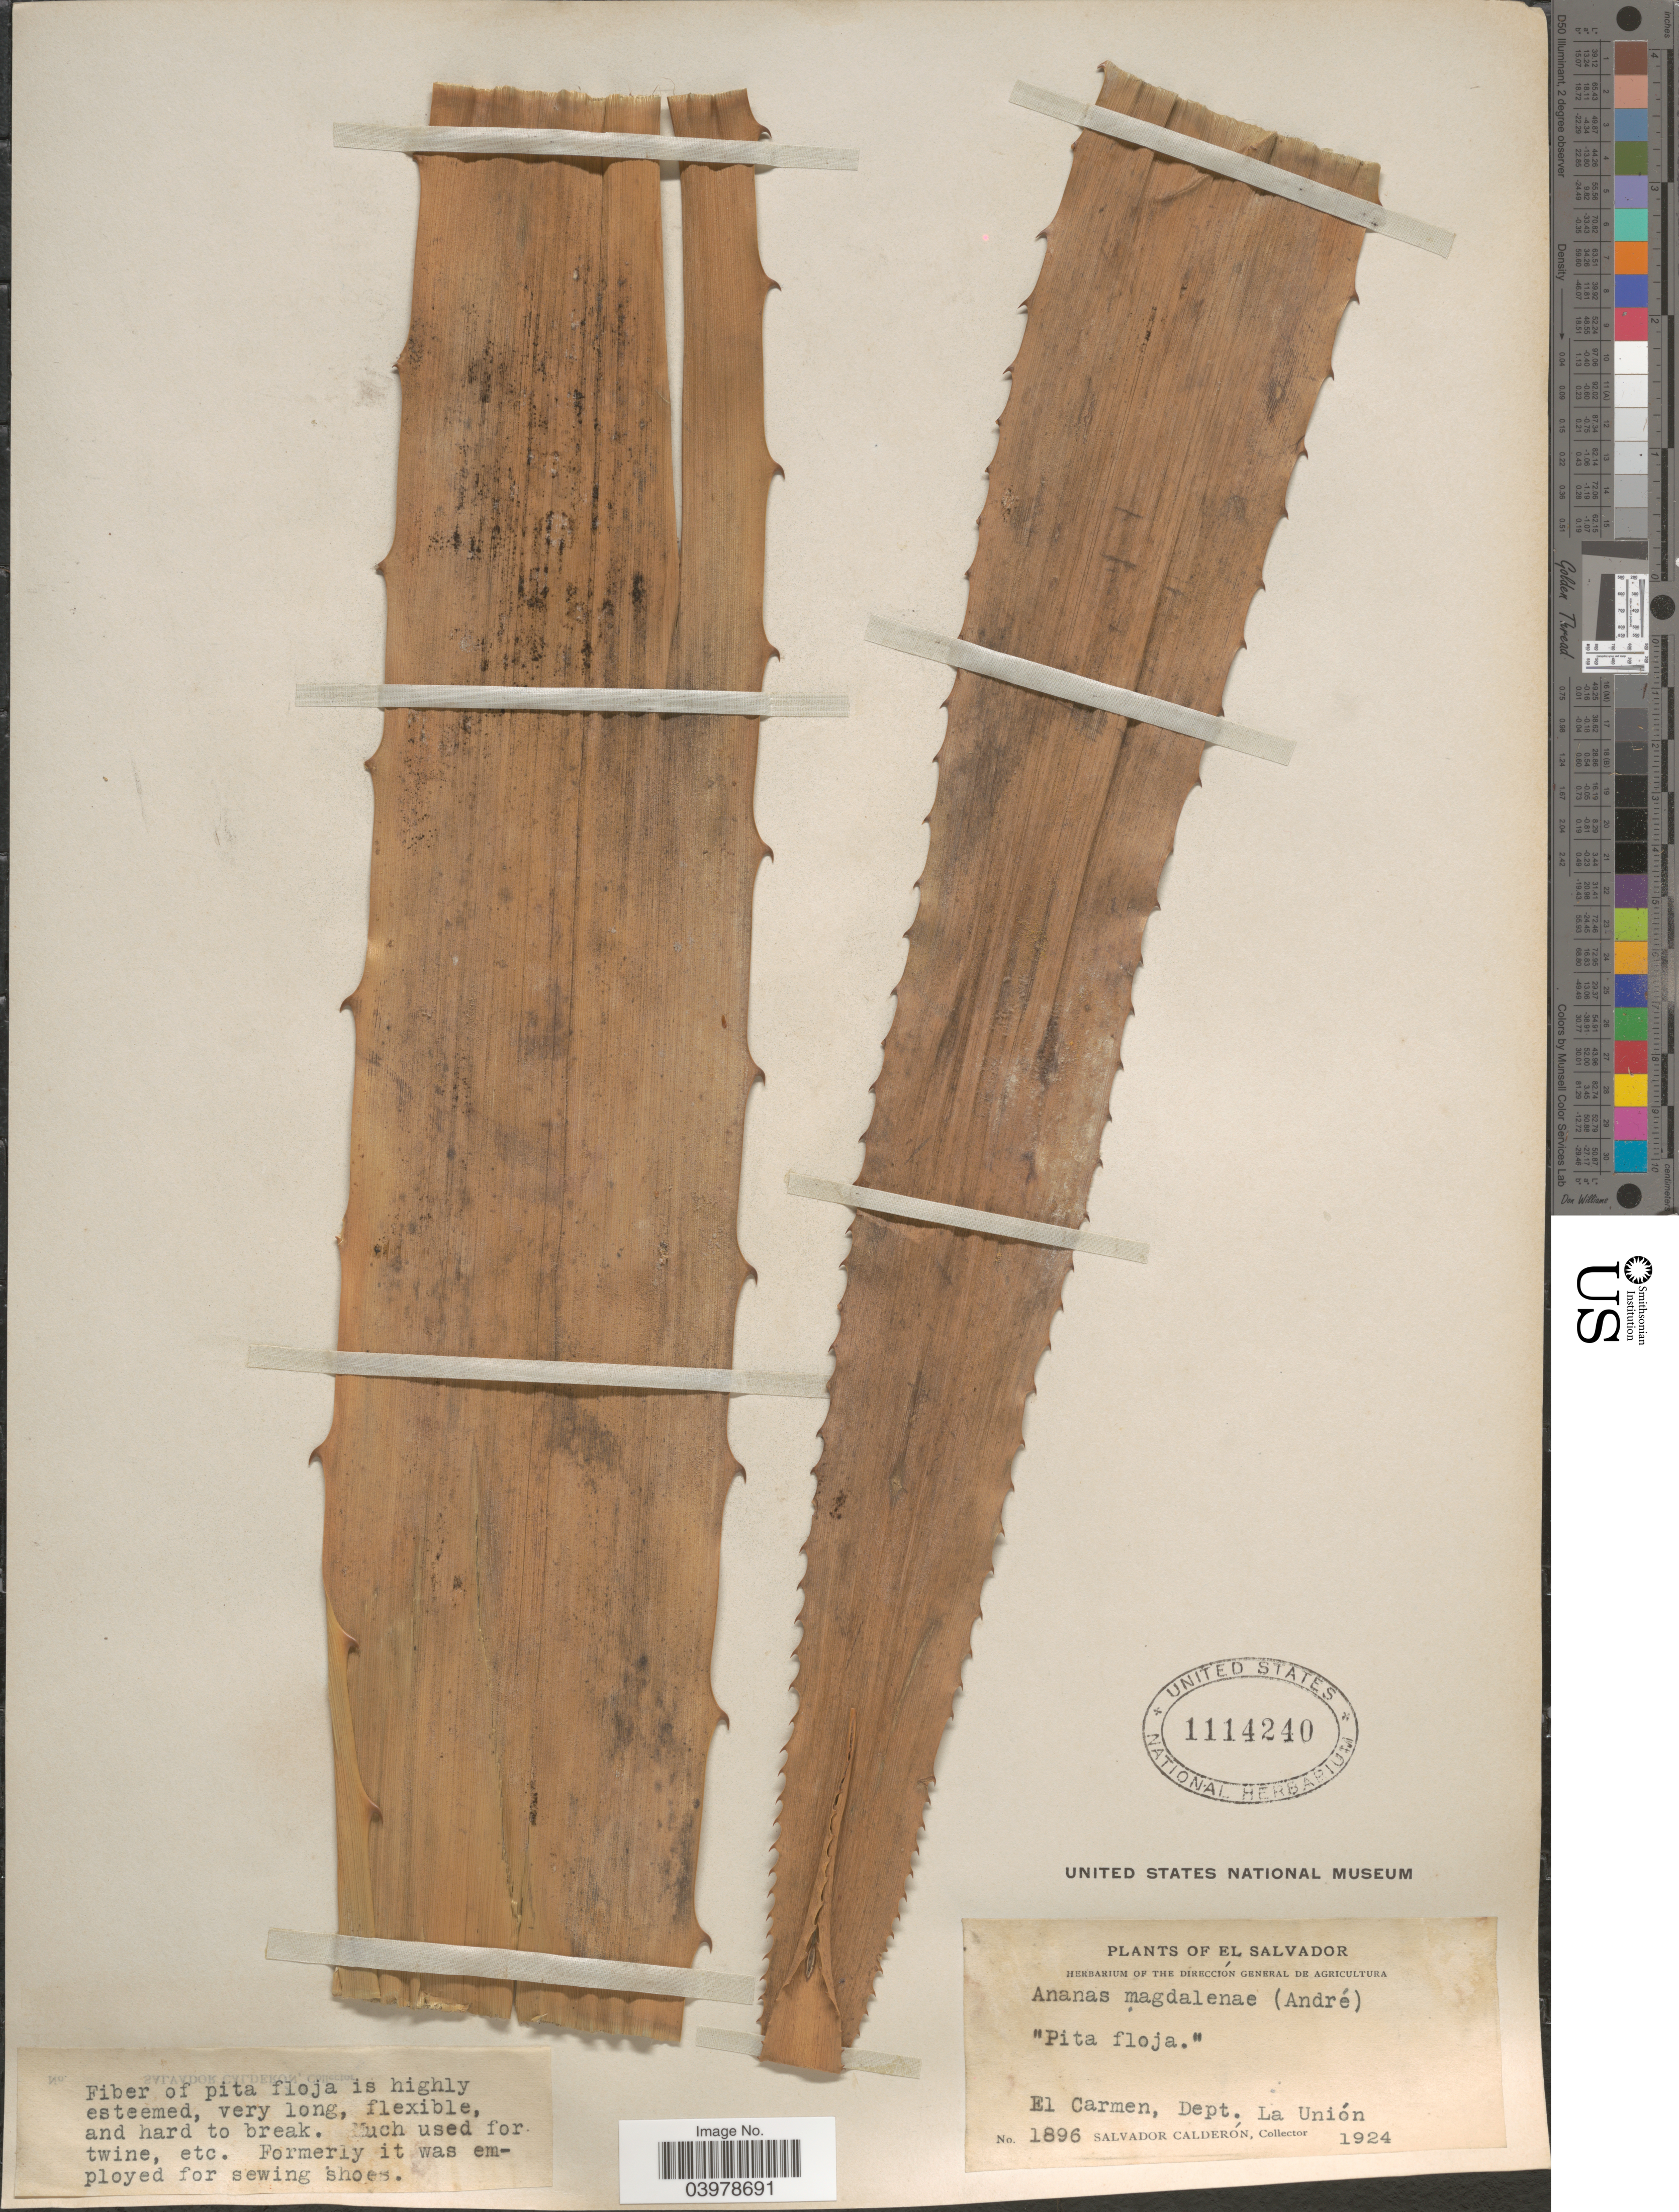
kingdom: Plantae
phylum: Tracheophyta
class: Liliopsida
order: Poales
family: Bromeliaceae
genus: Aechmea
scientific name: Aechmea magdalenae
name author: (André) André ex Baker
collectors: S. Calderón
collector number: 1896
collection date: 1924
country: El Salvador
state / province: La Union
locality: El Carmen, Dept. La Unión.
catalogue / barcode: US 1114240